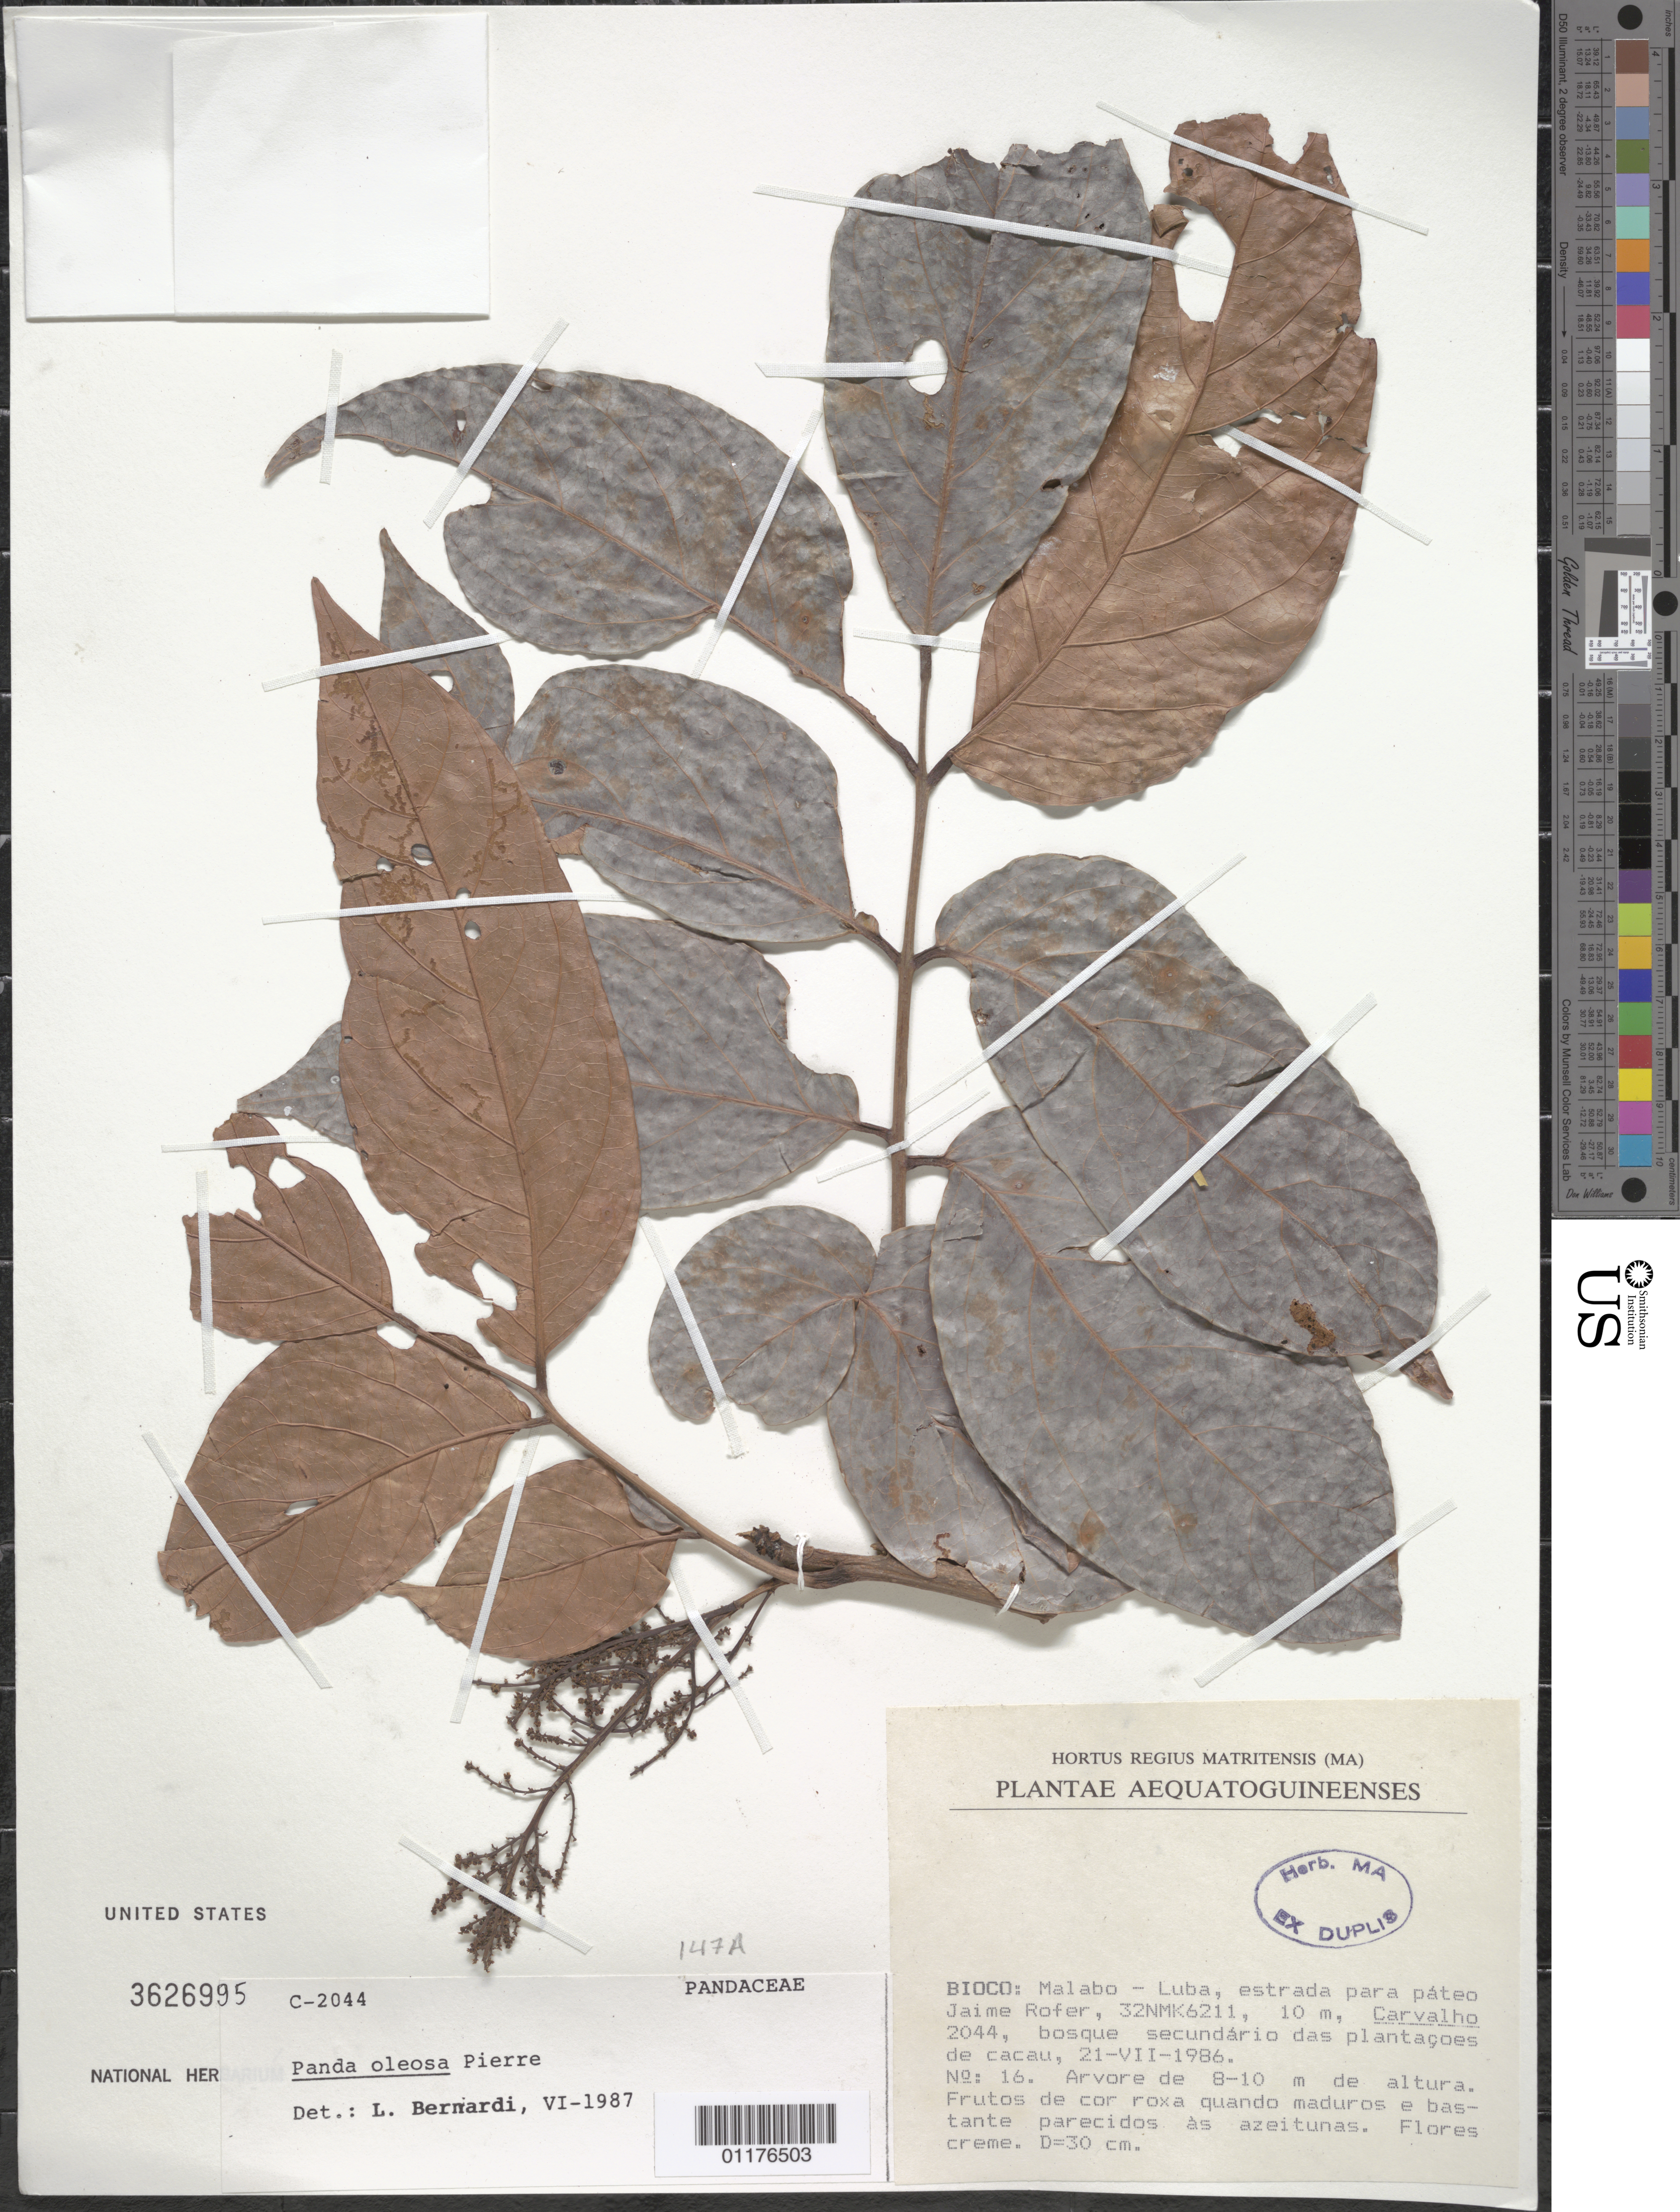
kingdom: Plantae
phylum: Tracheophyta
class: Magnoliopsida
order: Malpighiales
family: Pandaceae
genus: Panda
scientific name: Panda oleosa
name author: Pierre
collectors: Carvalho, --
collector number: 2044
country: Equatorial Guinea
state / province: Bioko Norte / Bioko Sur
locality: Malabo- Luba, estrada para pateo Jaime Rofer, 32NMK6211, No. 16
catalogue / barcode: US 3626995